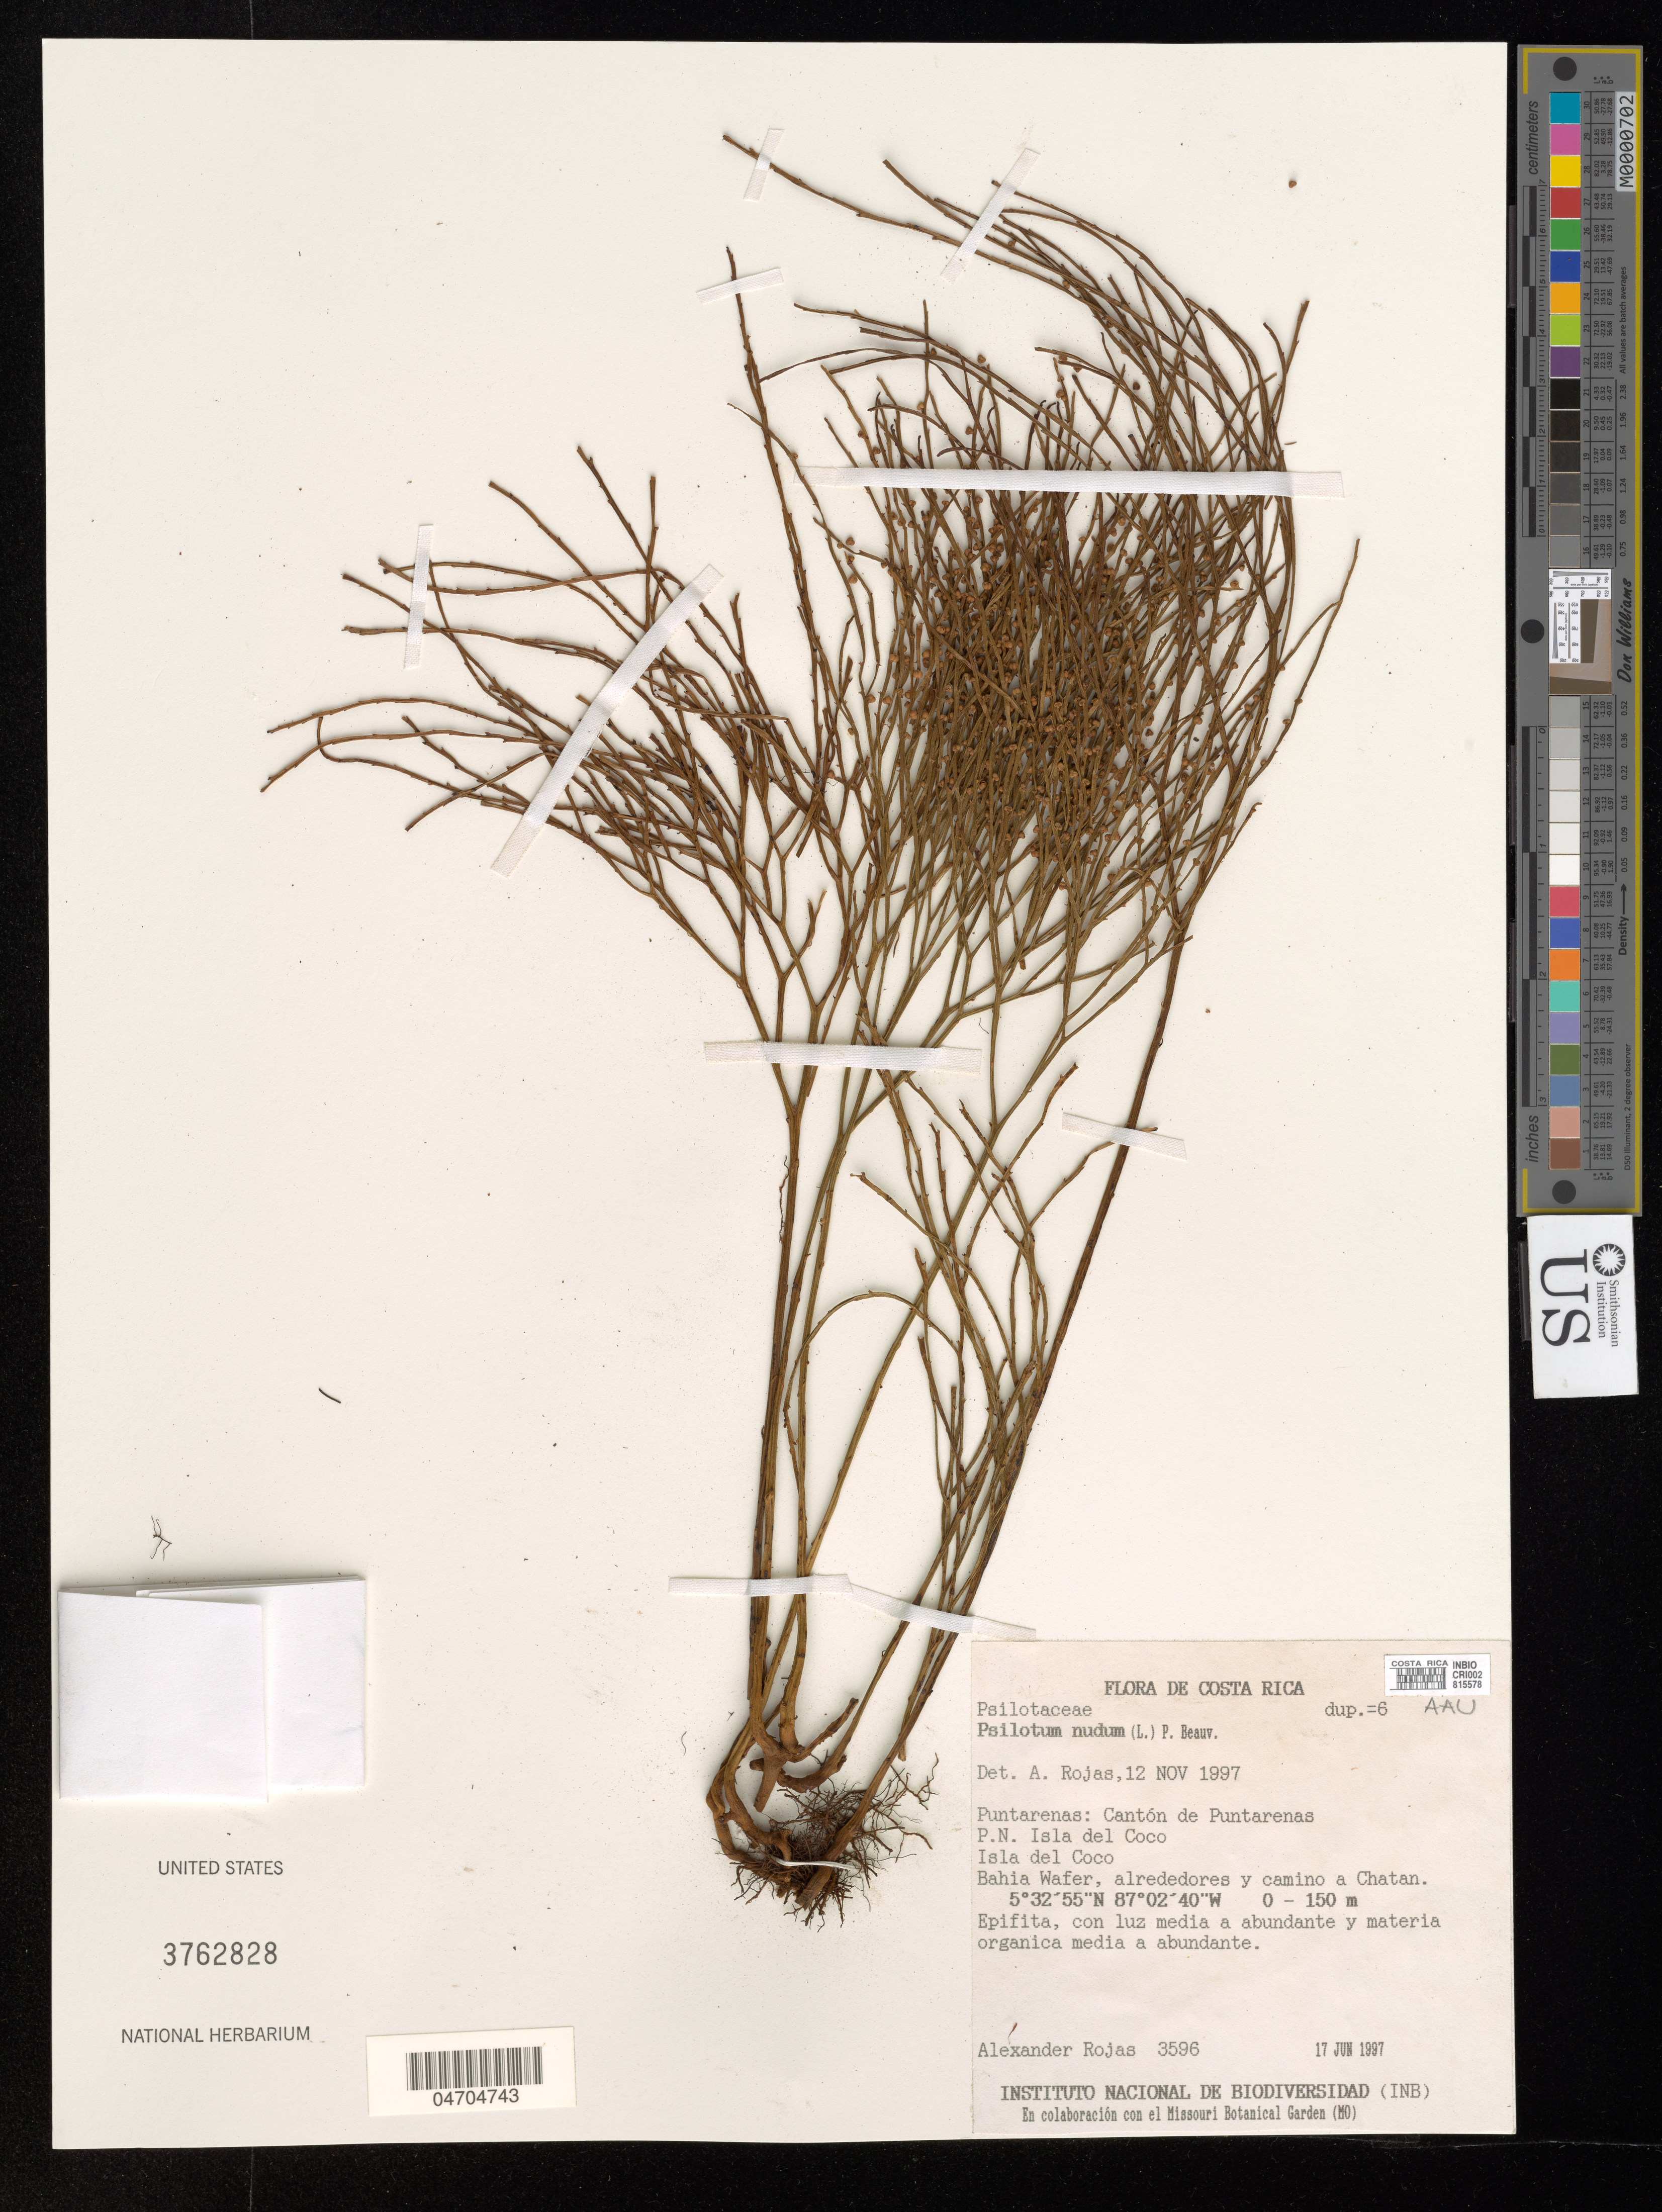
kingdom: Plantae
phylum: Tracheophyta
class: Polypodiopsida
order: Psilotales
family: Psilotaceae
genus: Psilotum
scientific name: Psilotum nudum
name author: (L.) P. Beauv.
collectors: A. Rojas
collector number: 3596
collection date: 1997-06-17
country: Costa Rica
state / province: Puntarenas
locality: Cantón de Puntarenas. P. N. Isla del Coco. Isla del Coco. Bahia Wafer, alrededores y camino a Chatan.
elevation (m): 0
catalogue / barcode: US 3762828